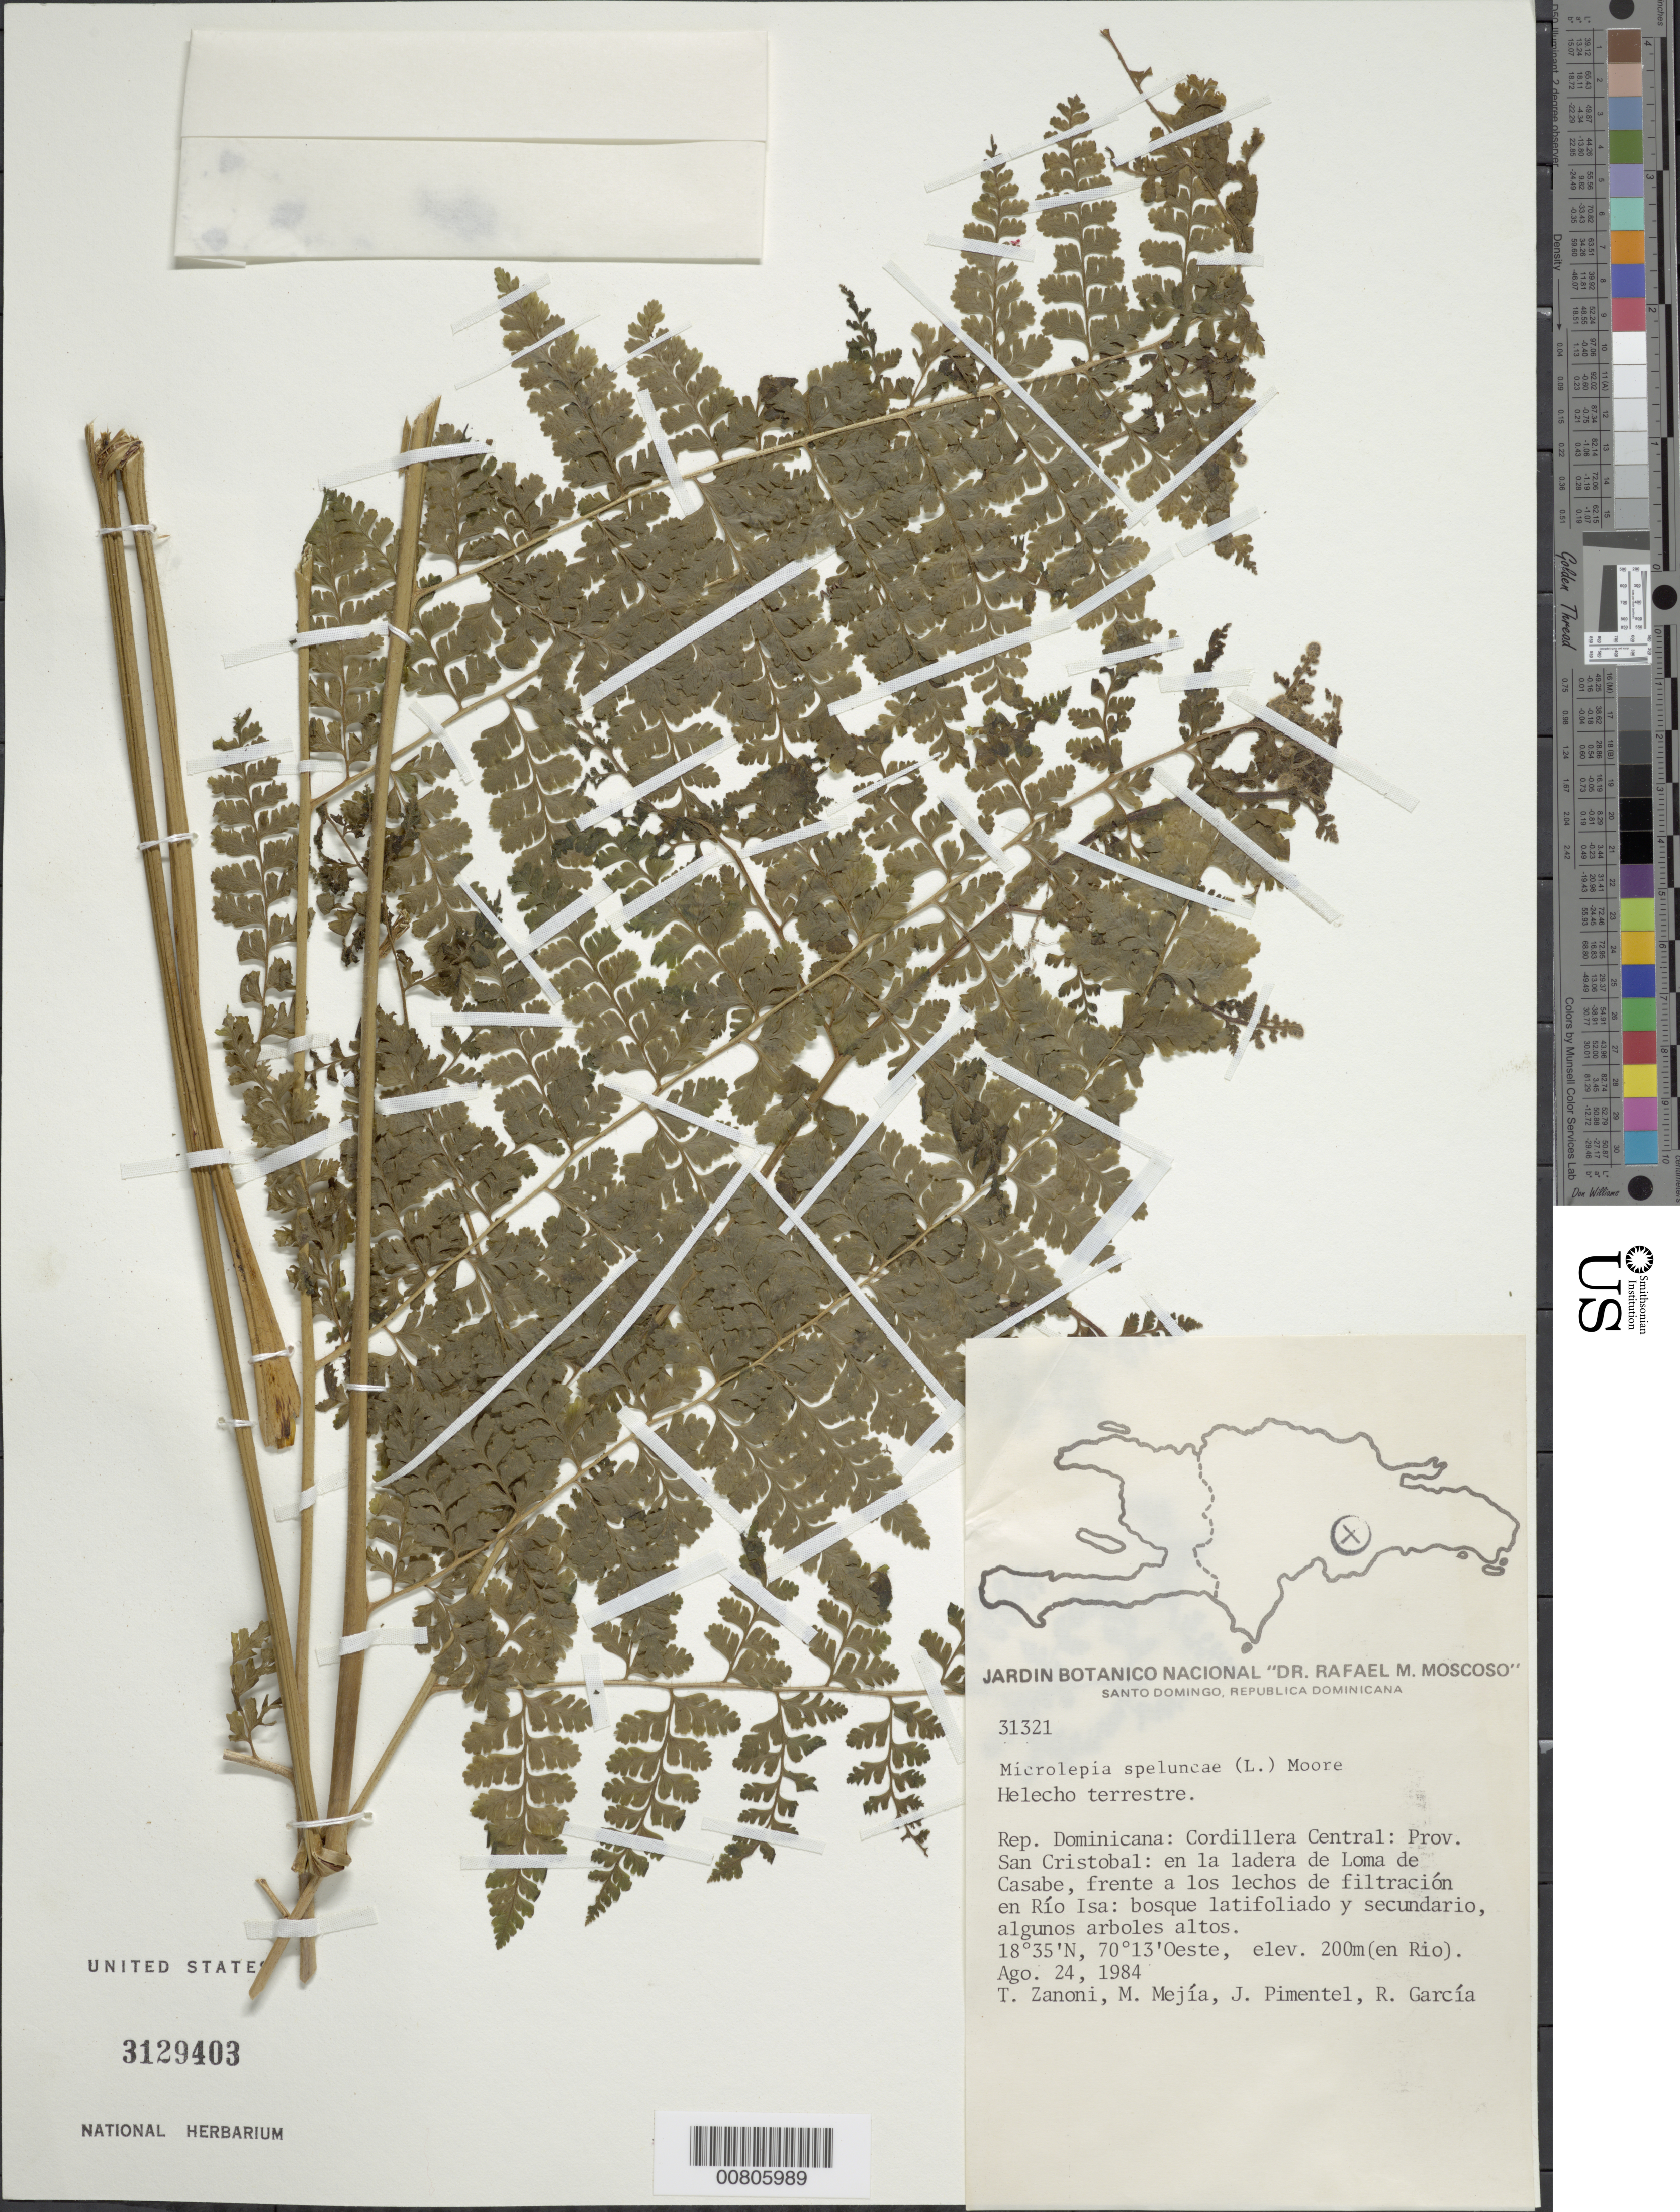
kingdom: Plantae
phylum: Tracheophyta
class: Polypodiopsida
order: Polypodiales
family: Dennstaedtiaceae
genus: Microlepia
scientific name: Microlepia jamaicensis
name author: (Hook.) Fée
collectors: T. A. Zanoni, M. Mejia, J. Pimentel & R. G. García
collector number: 31321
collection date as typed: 24 Aug 1984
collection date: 1984-08-24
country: Dominican Republic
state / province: San Cristobal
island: Hispaniola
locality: Cordillera Central, Loma de Casabe, Río Isa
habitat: Bosque latifoliado y secundario, algunos arboles altos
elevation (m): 200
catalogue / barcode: US 3129403